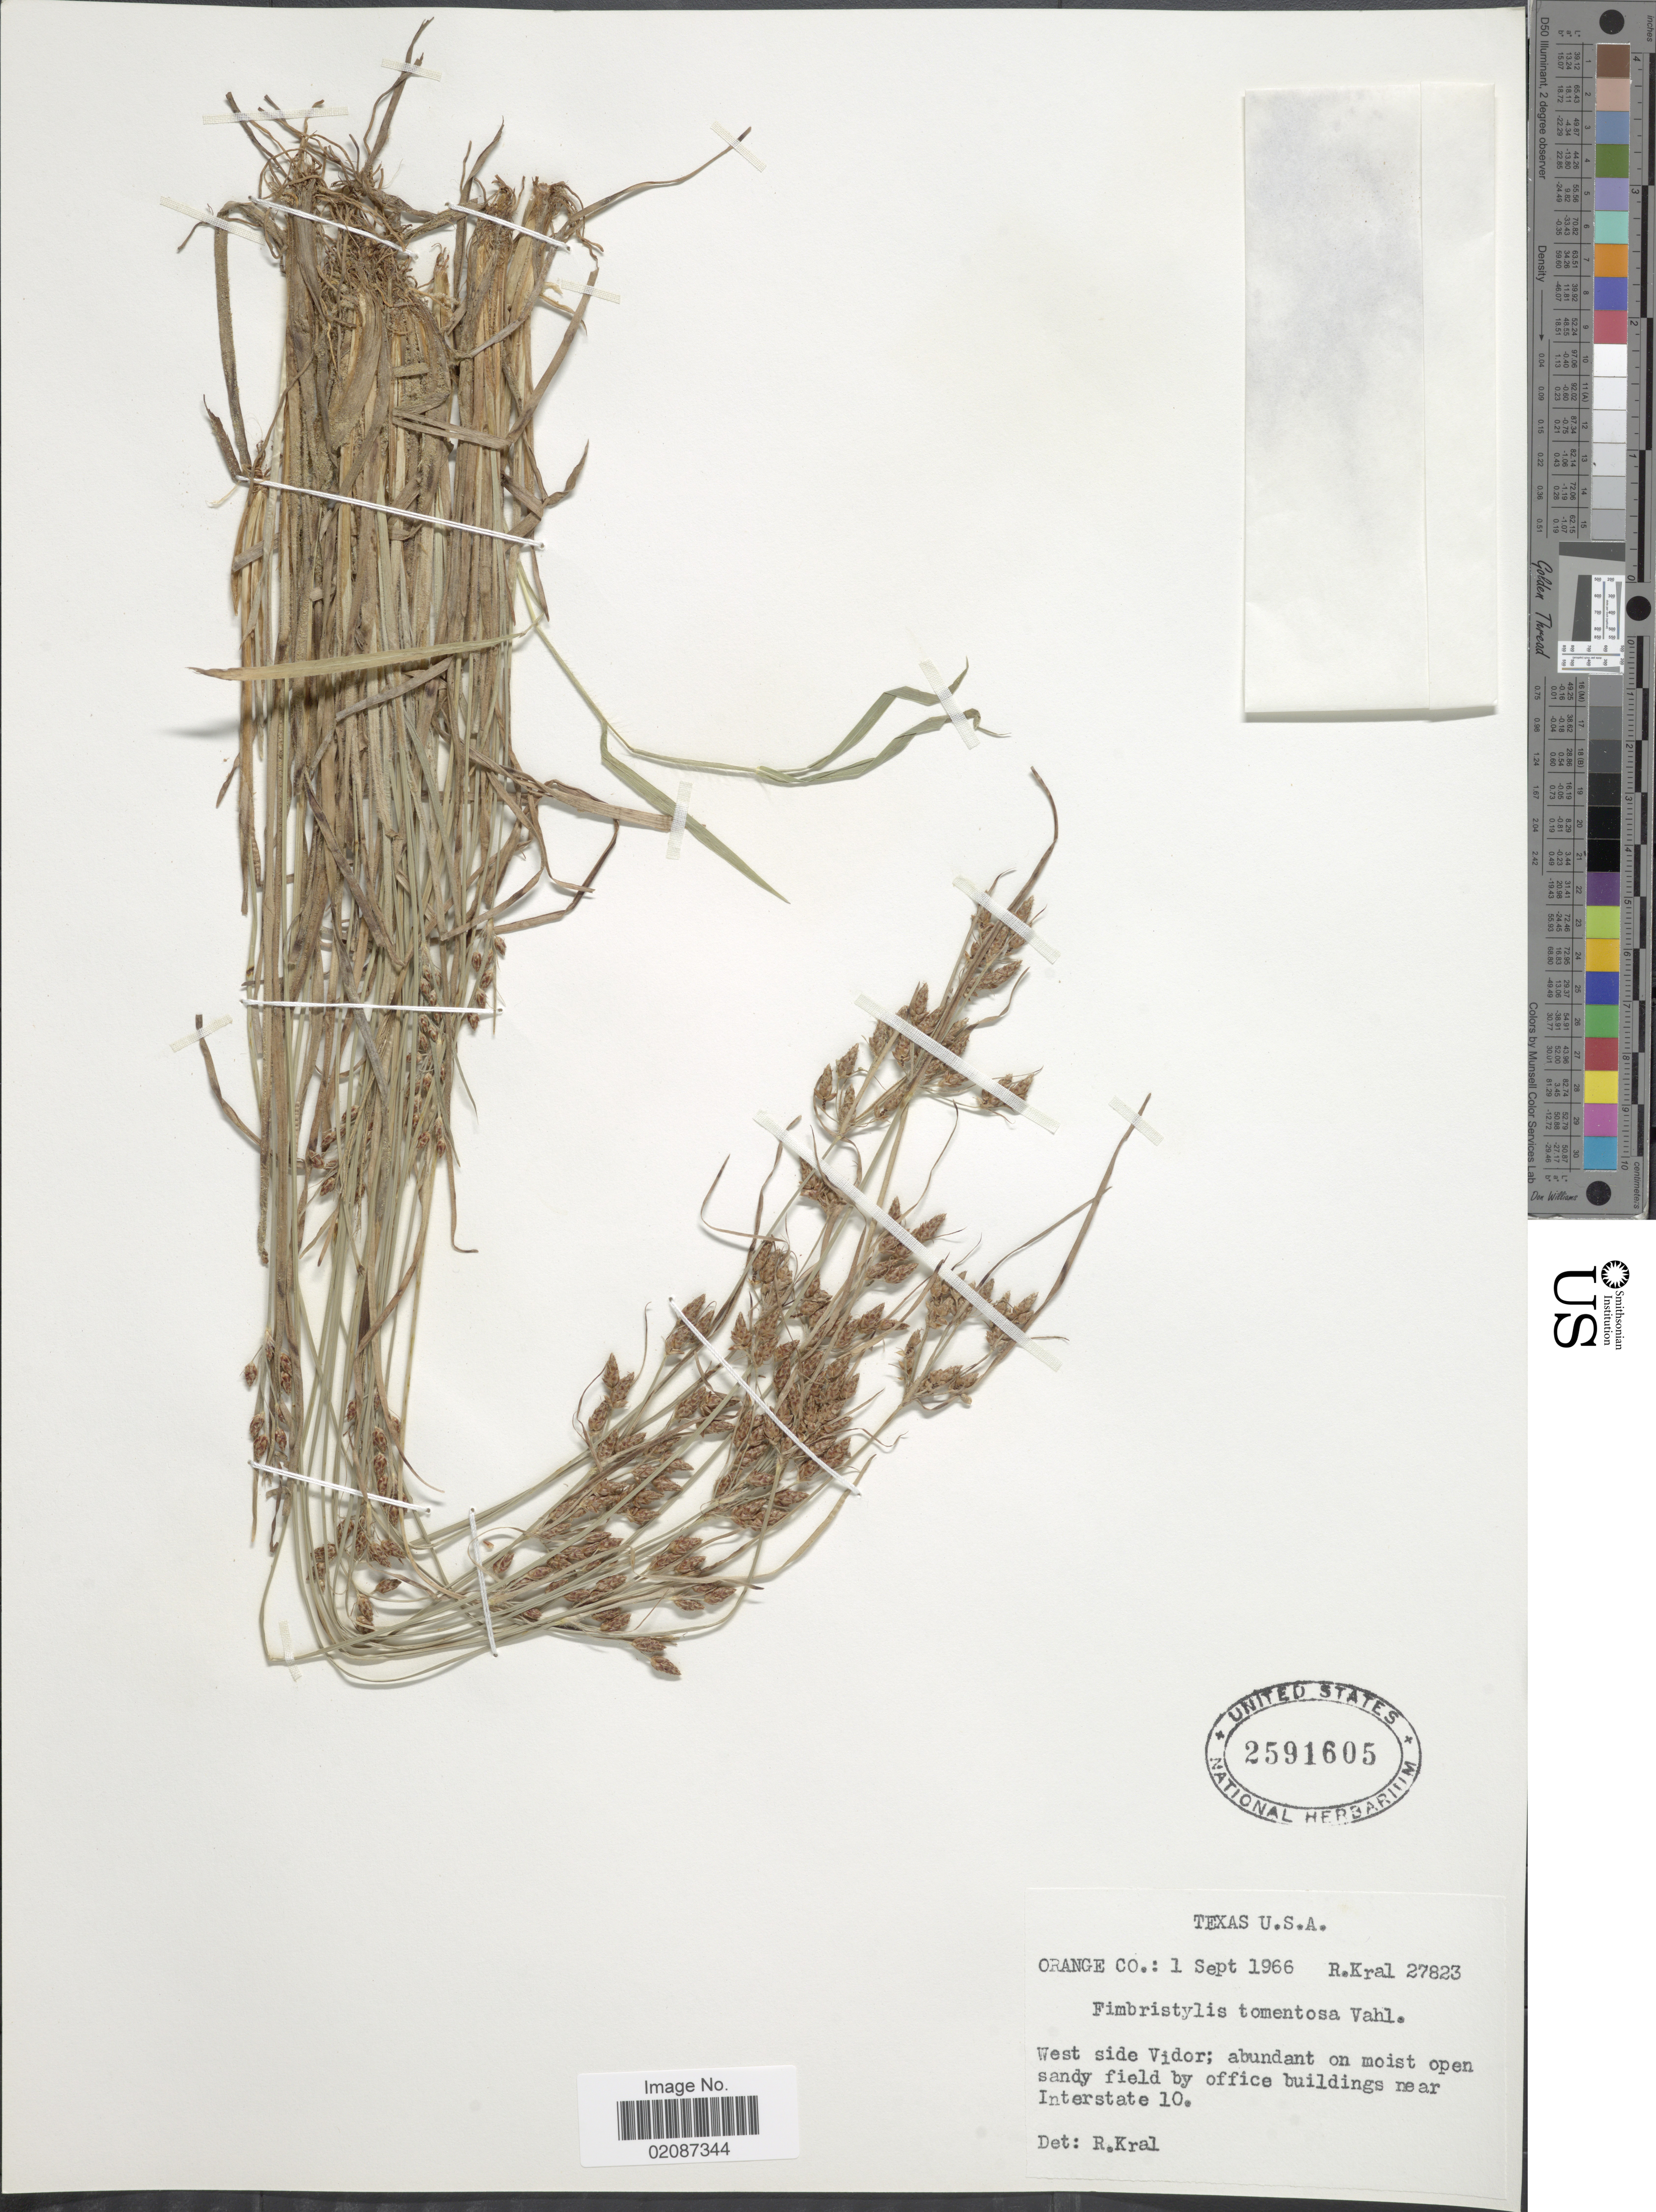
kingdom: Plantae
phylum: Tracheophyta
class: Liliopsida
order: Poales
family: Cyperaceae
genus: Fimbristylis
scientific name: Fimbristylis tomentosa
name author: Vahl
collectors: R. Kral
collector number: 27823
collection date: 1966-09-01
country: United States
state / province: Texas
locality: Orange Co.; west side Vidor; abundant on moist open sandy field by office buildings near Interstate 10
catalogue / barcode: US 2591605